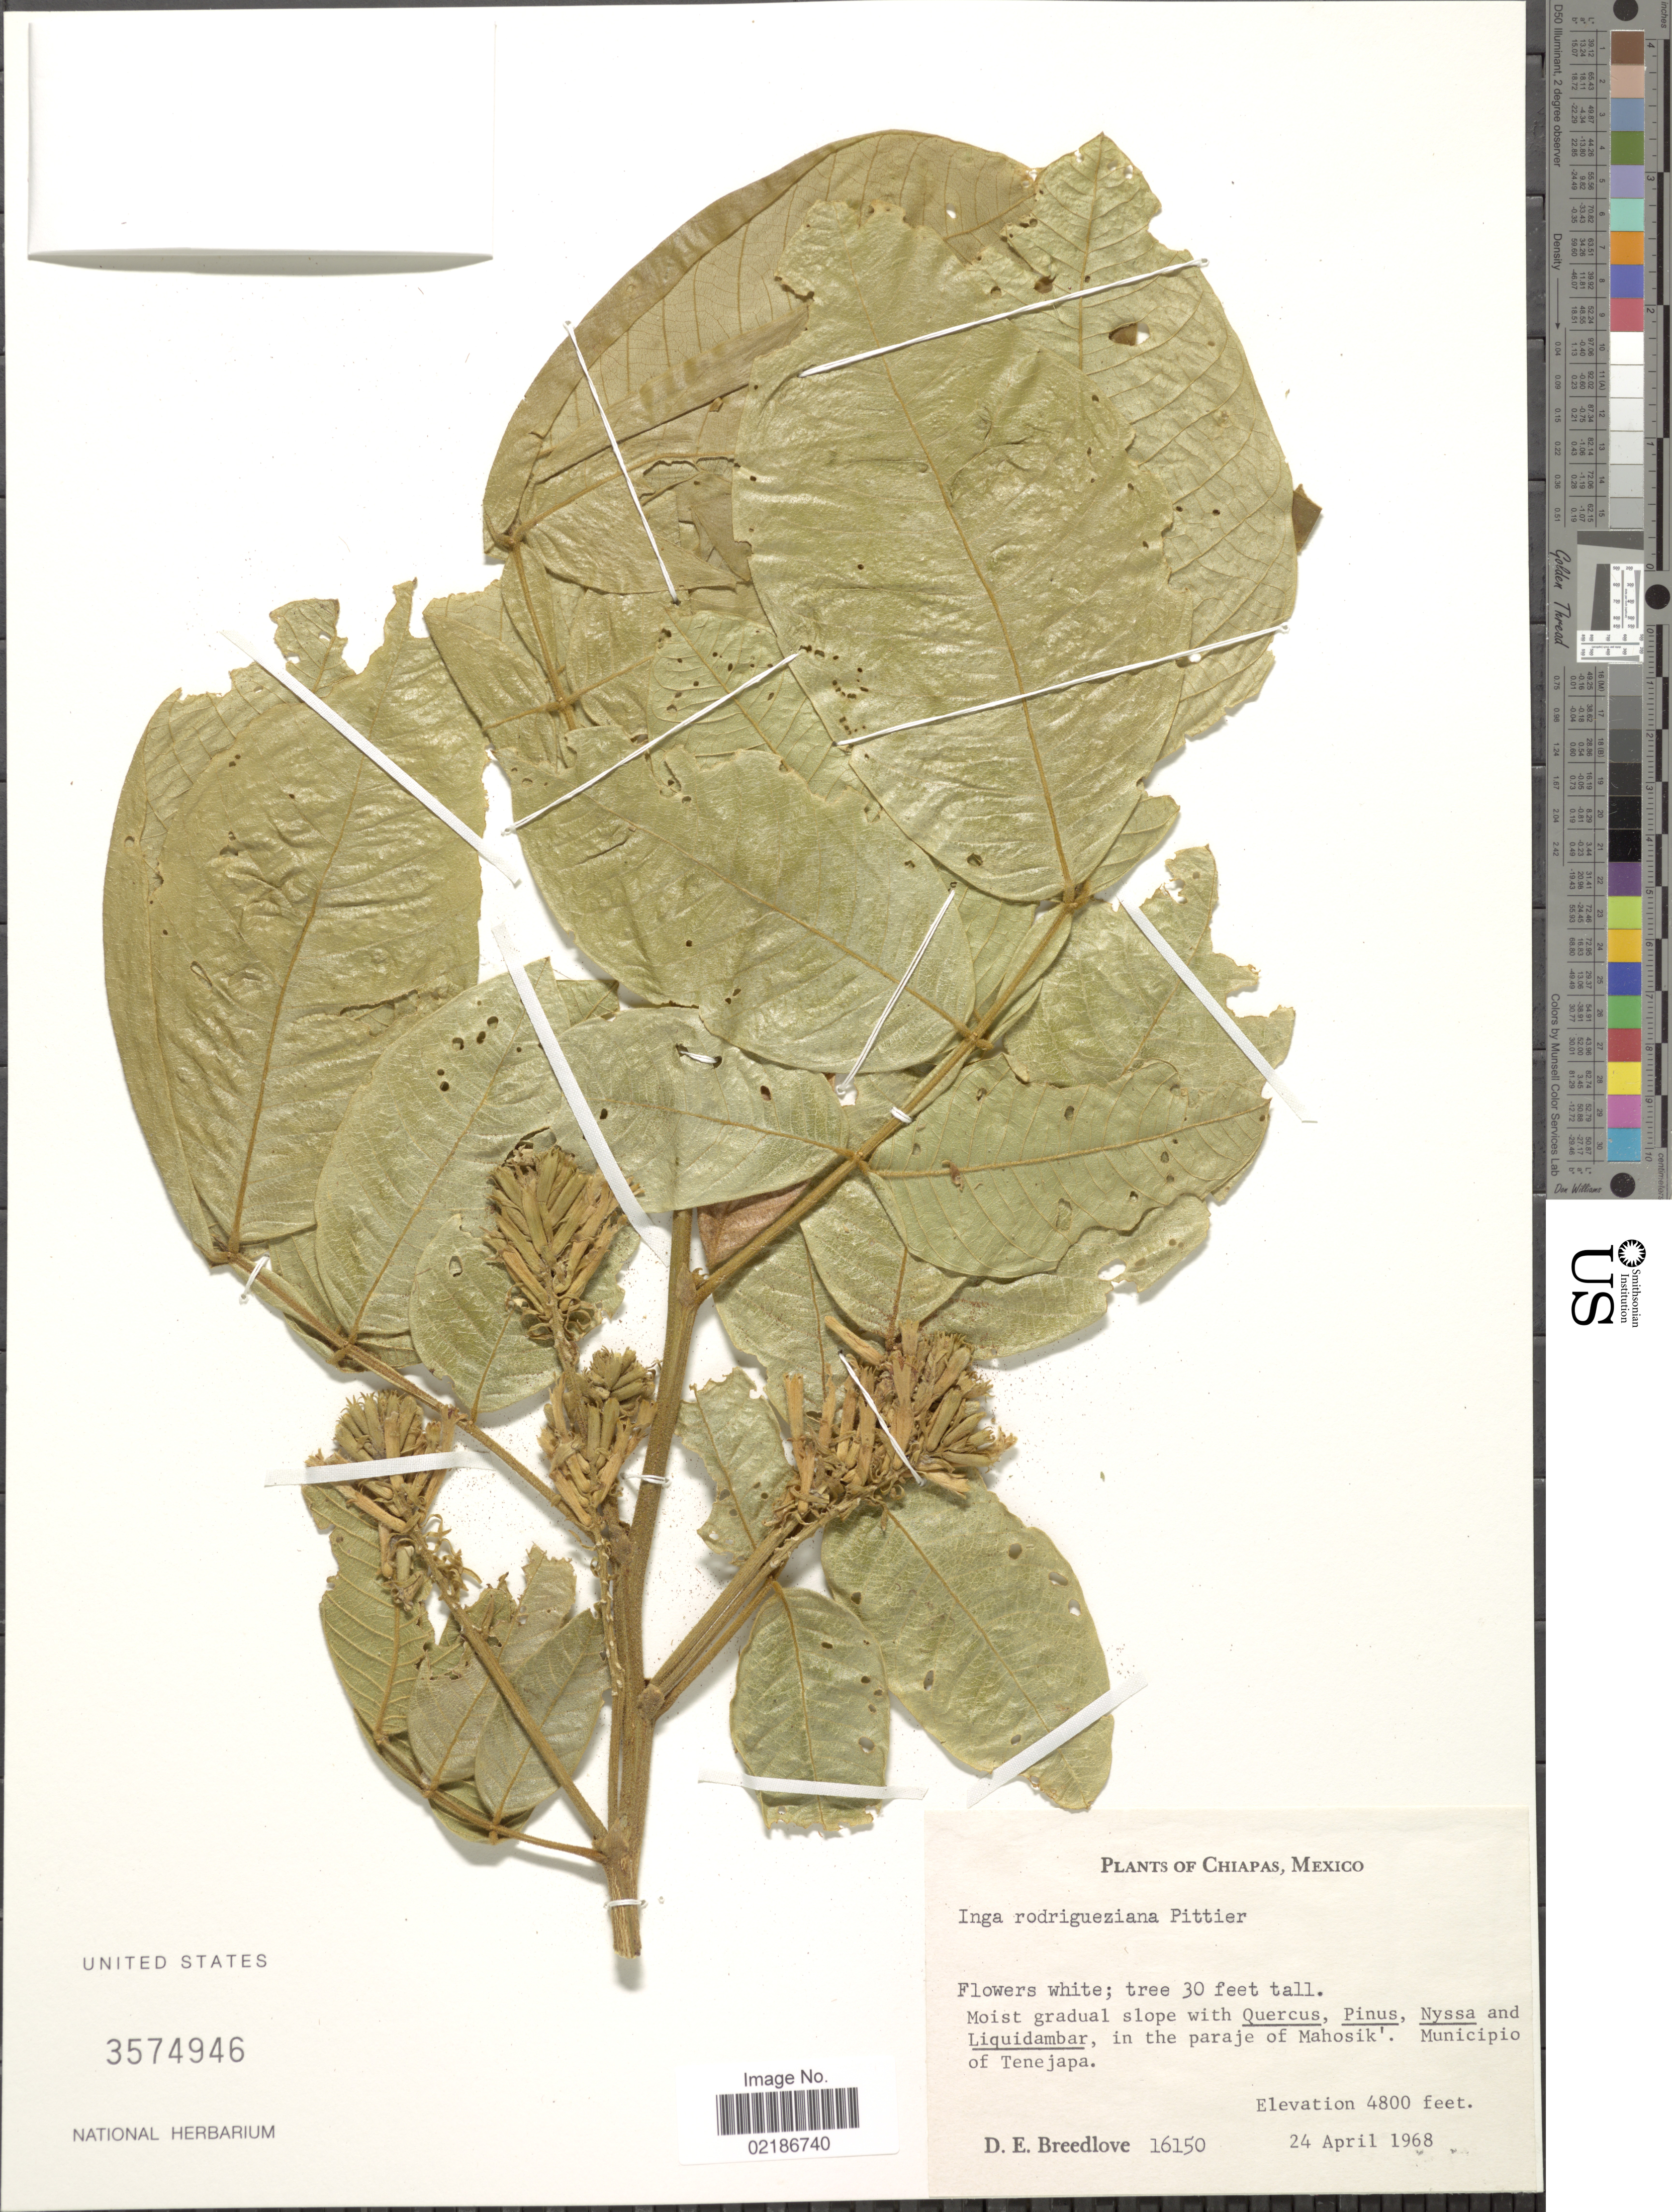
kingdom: Plantae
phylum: Tracheophyta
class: Magnoliopsida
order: Fabales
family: Fabaceae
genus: Inga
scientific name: Inga sapindoides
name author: Willd.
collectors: D. E. Breedlove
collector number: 16150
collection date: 1968-04-24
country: Mexico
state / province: Chiapas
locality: Paraje of Mahosik, Municipio of Tenejapa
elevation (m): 1463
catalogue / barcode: US 3574946